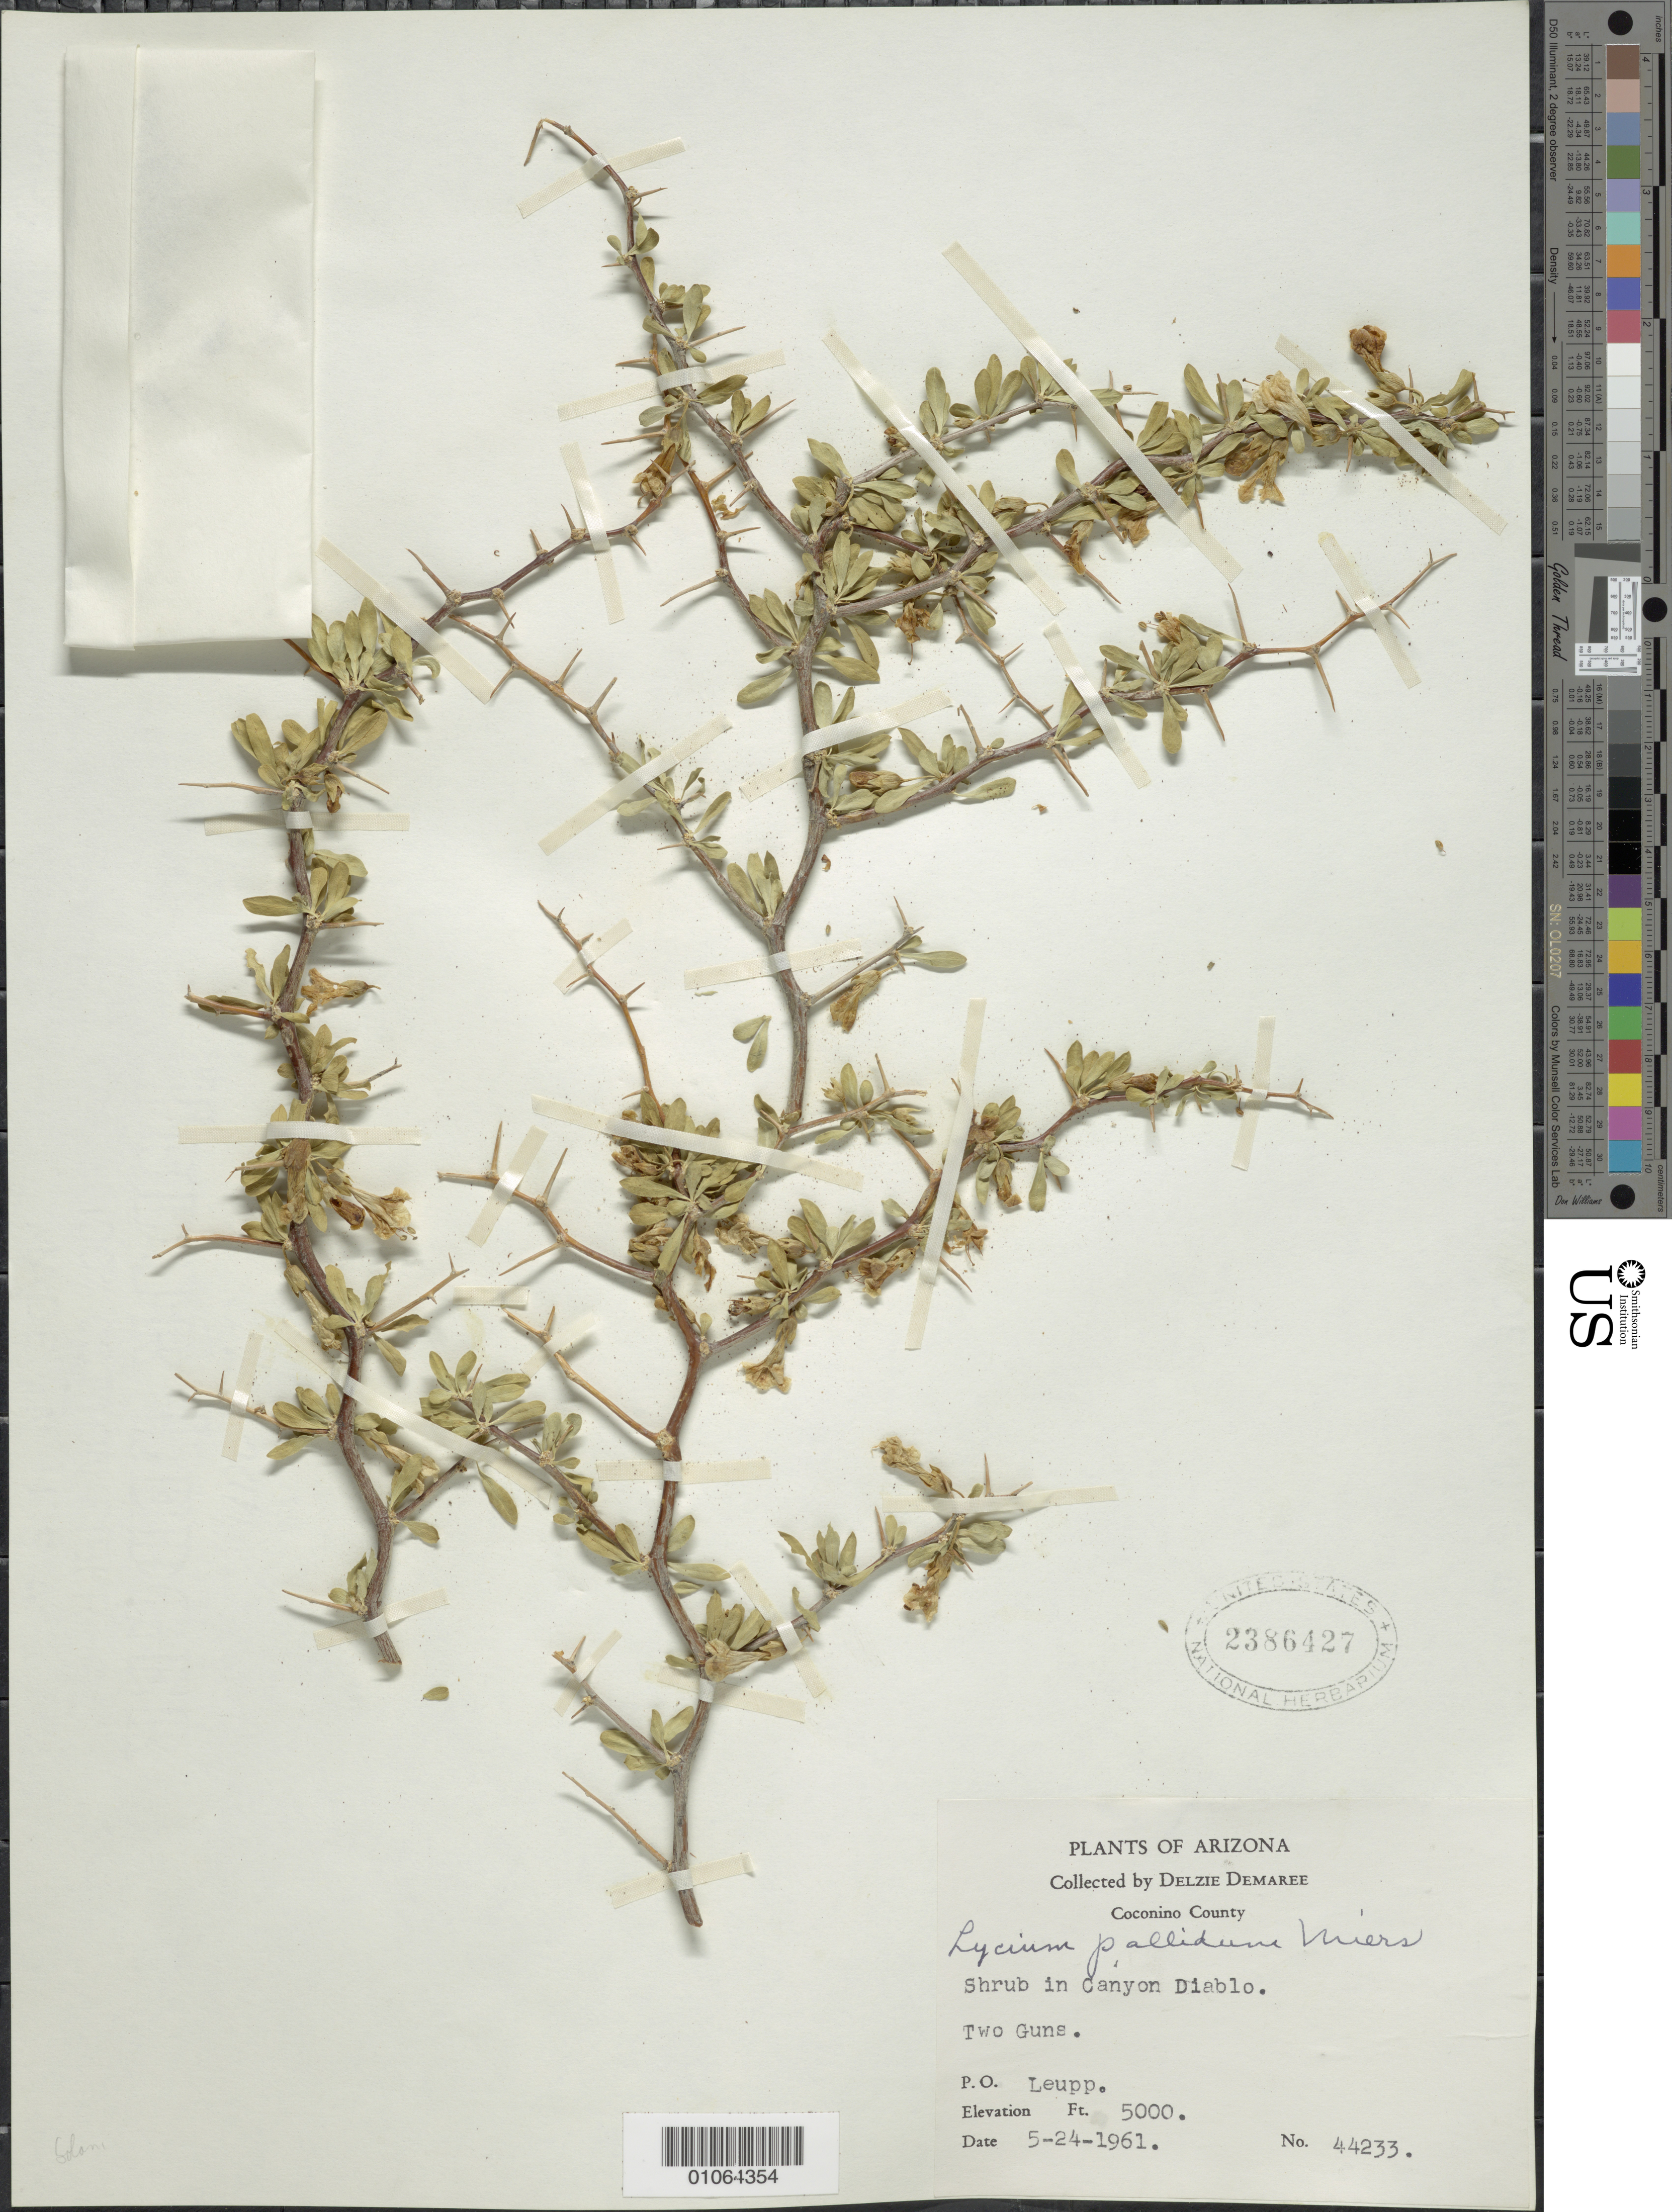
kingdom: Plantae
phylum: Tracheophyta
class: Magnoliopsida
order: Solanales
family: Solanaceae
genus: Lycium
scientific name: Lycium pallidum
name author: Miers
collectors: D. Demaree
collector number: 44233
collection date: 1961-05-24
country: United States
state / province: Arizona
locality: Coconino County, Canyon Diablo, Two Guns, P.O. Leupp.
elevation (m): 1524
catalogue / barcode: US 2386427